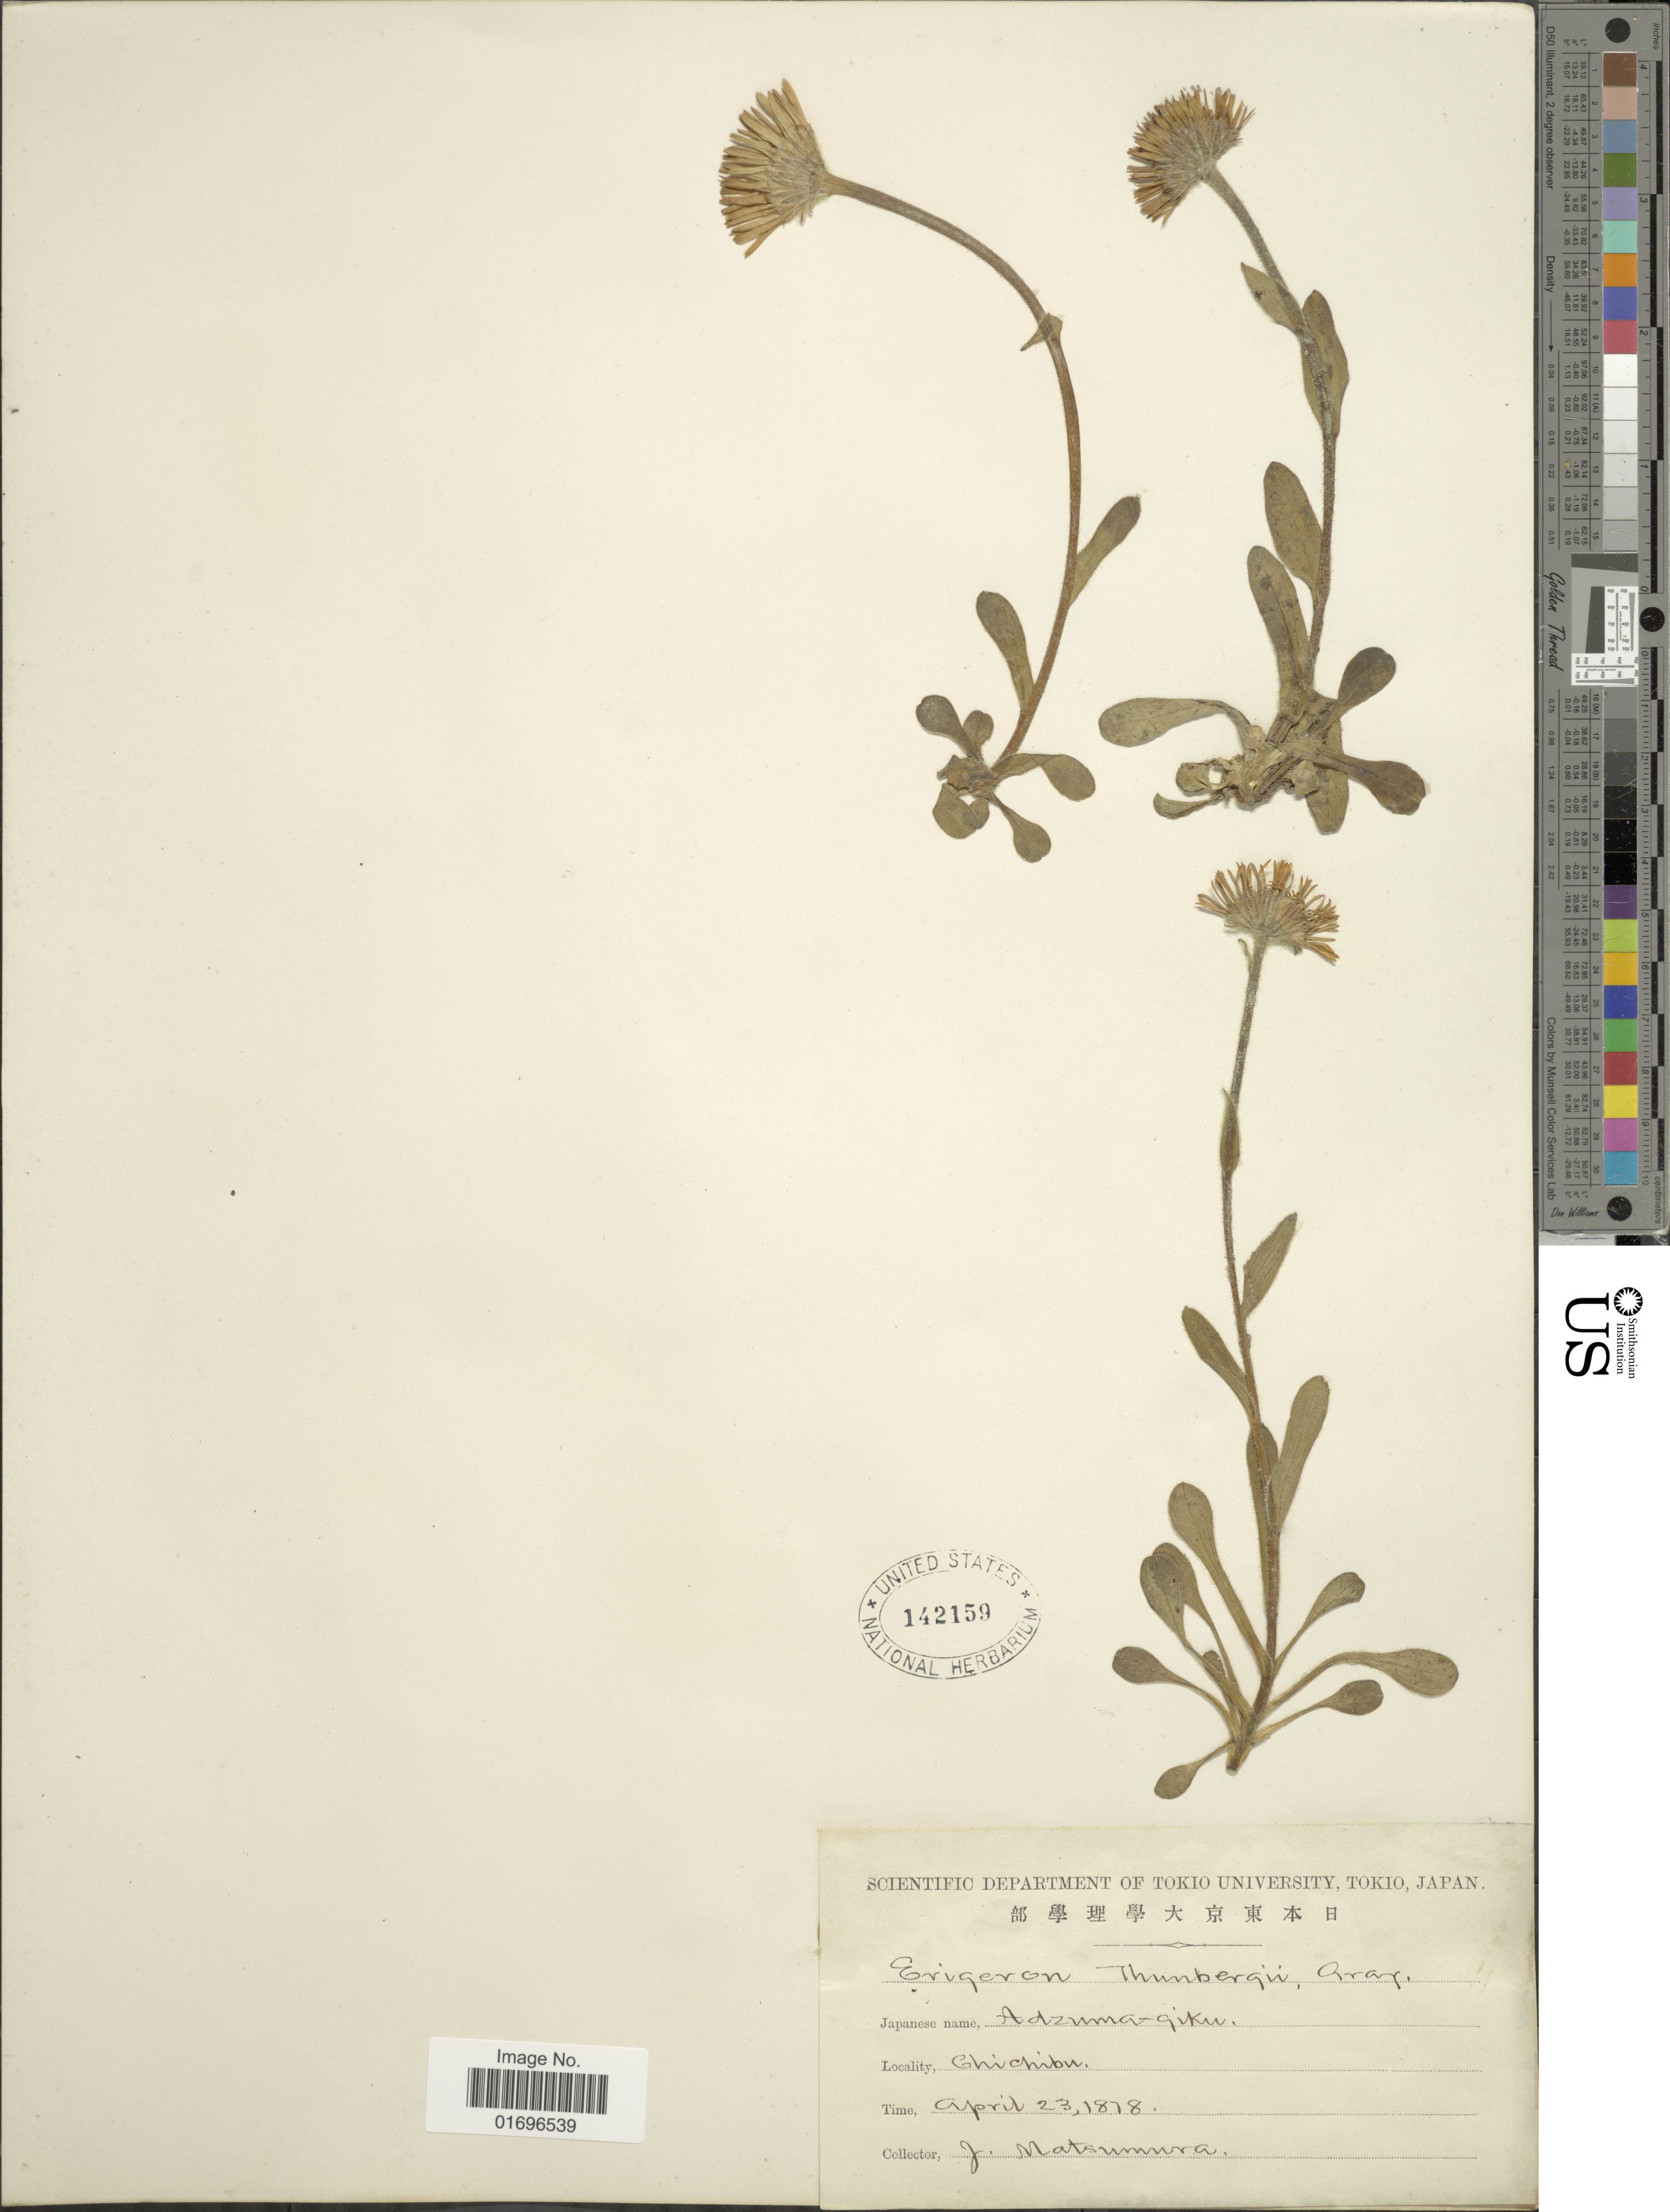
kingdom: Plantae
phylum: Tracheophyta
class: Magnoliopsida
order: Asterales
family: Asteraceae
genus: Aster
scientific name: Aster dubius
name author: Onno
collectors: J. Matsumura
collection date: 1978-04-23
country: Japan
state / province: Saitama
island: Honshu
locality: Chichibu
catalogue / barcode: US 142159